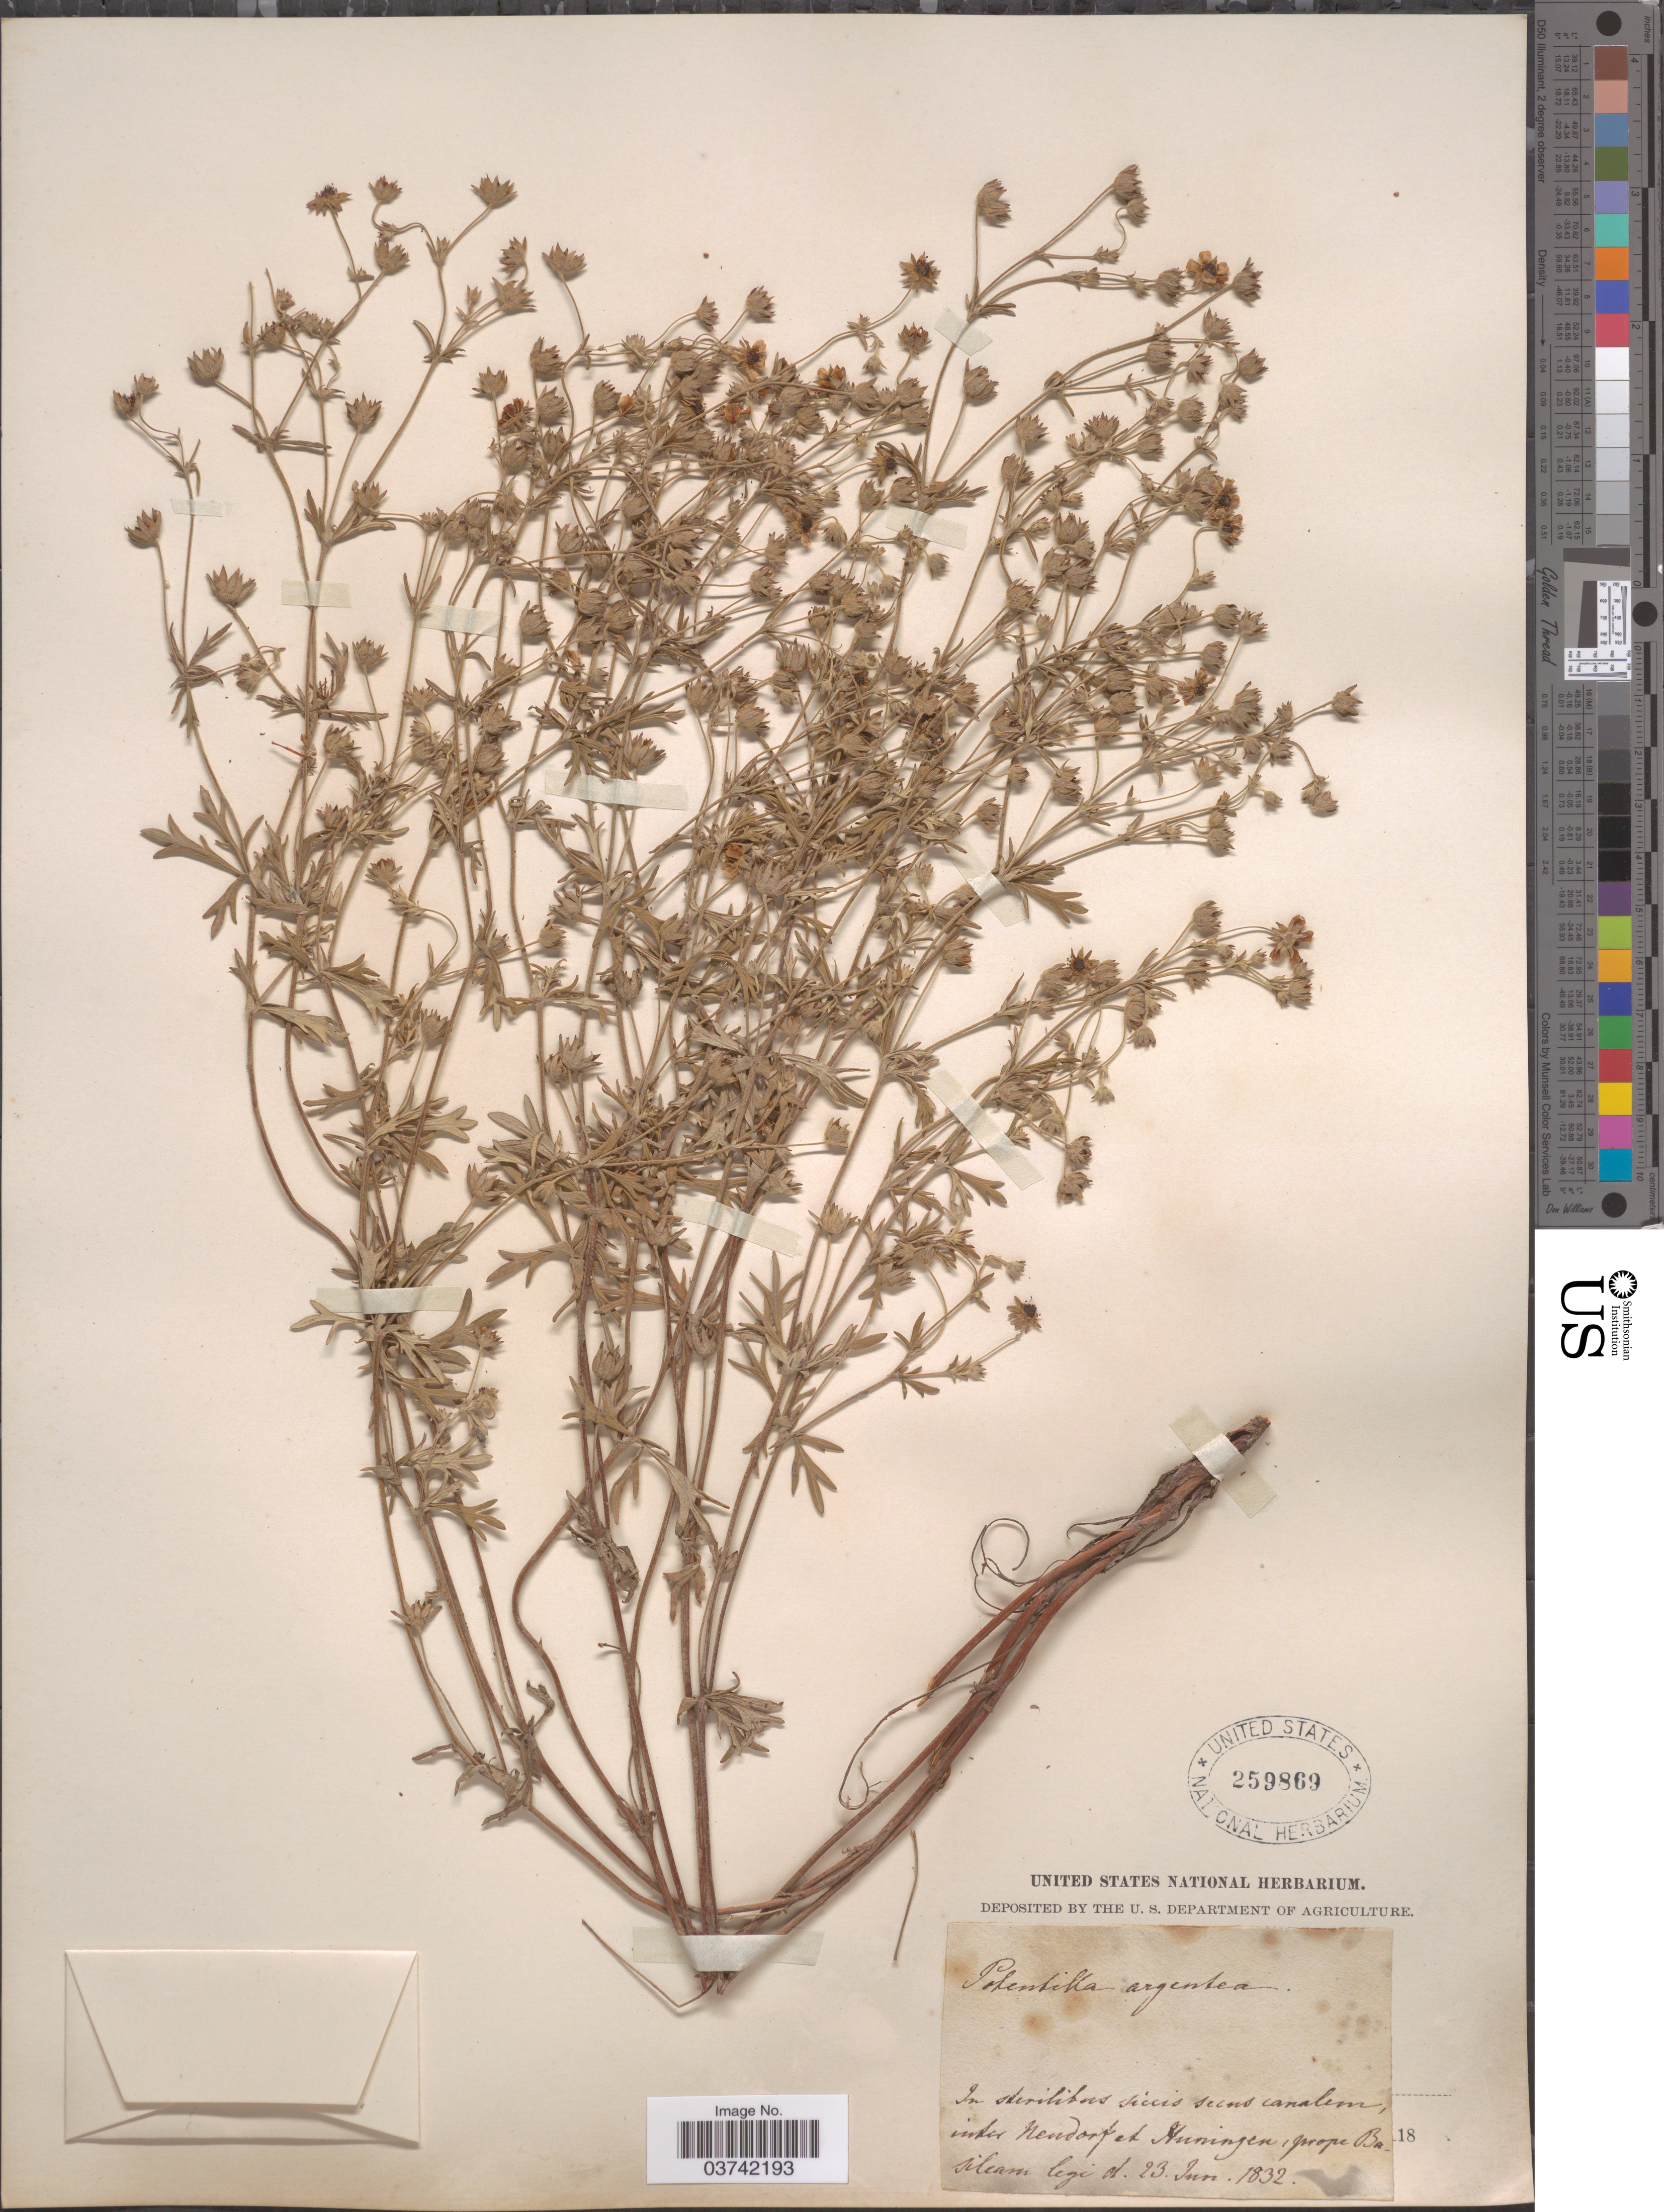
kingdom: Plantae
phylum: Tracheophyta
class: Magnoliopsida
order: Rosales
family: Rosaceae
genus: Potentilla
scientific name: Potentilla argentea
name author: L.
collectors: ex herb. United States National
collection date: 1832-06-23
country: Switzerland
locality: In declivibus siccis secus canalem, inter Nendorf et Huningen, prope Basileam.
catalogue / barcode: US 259869